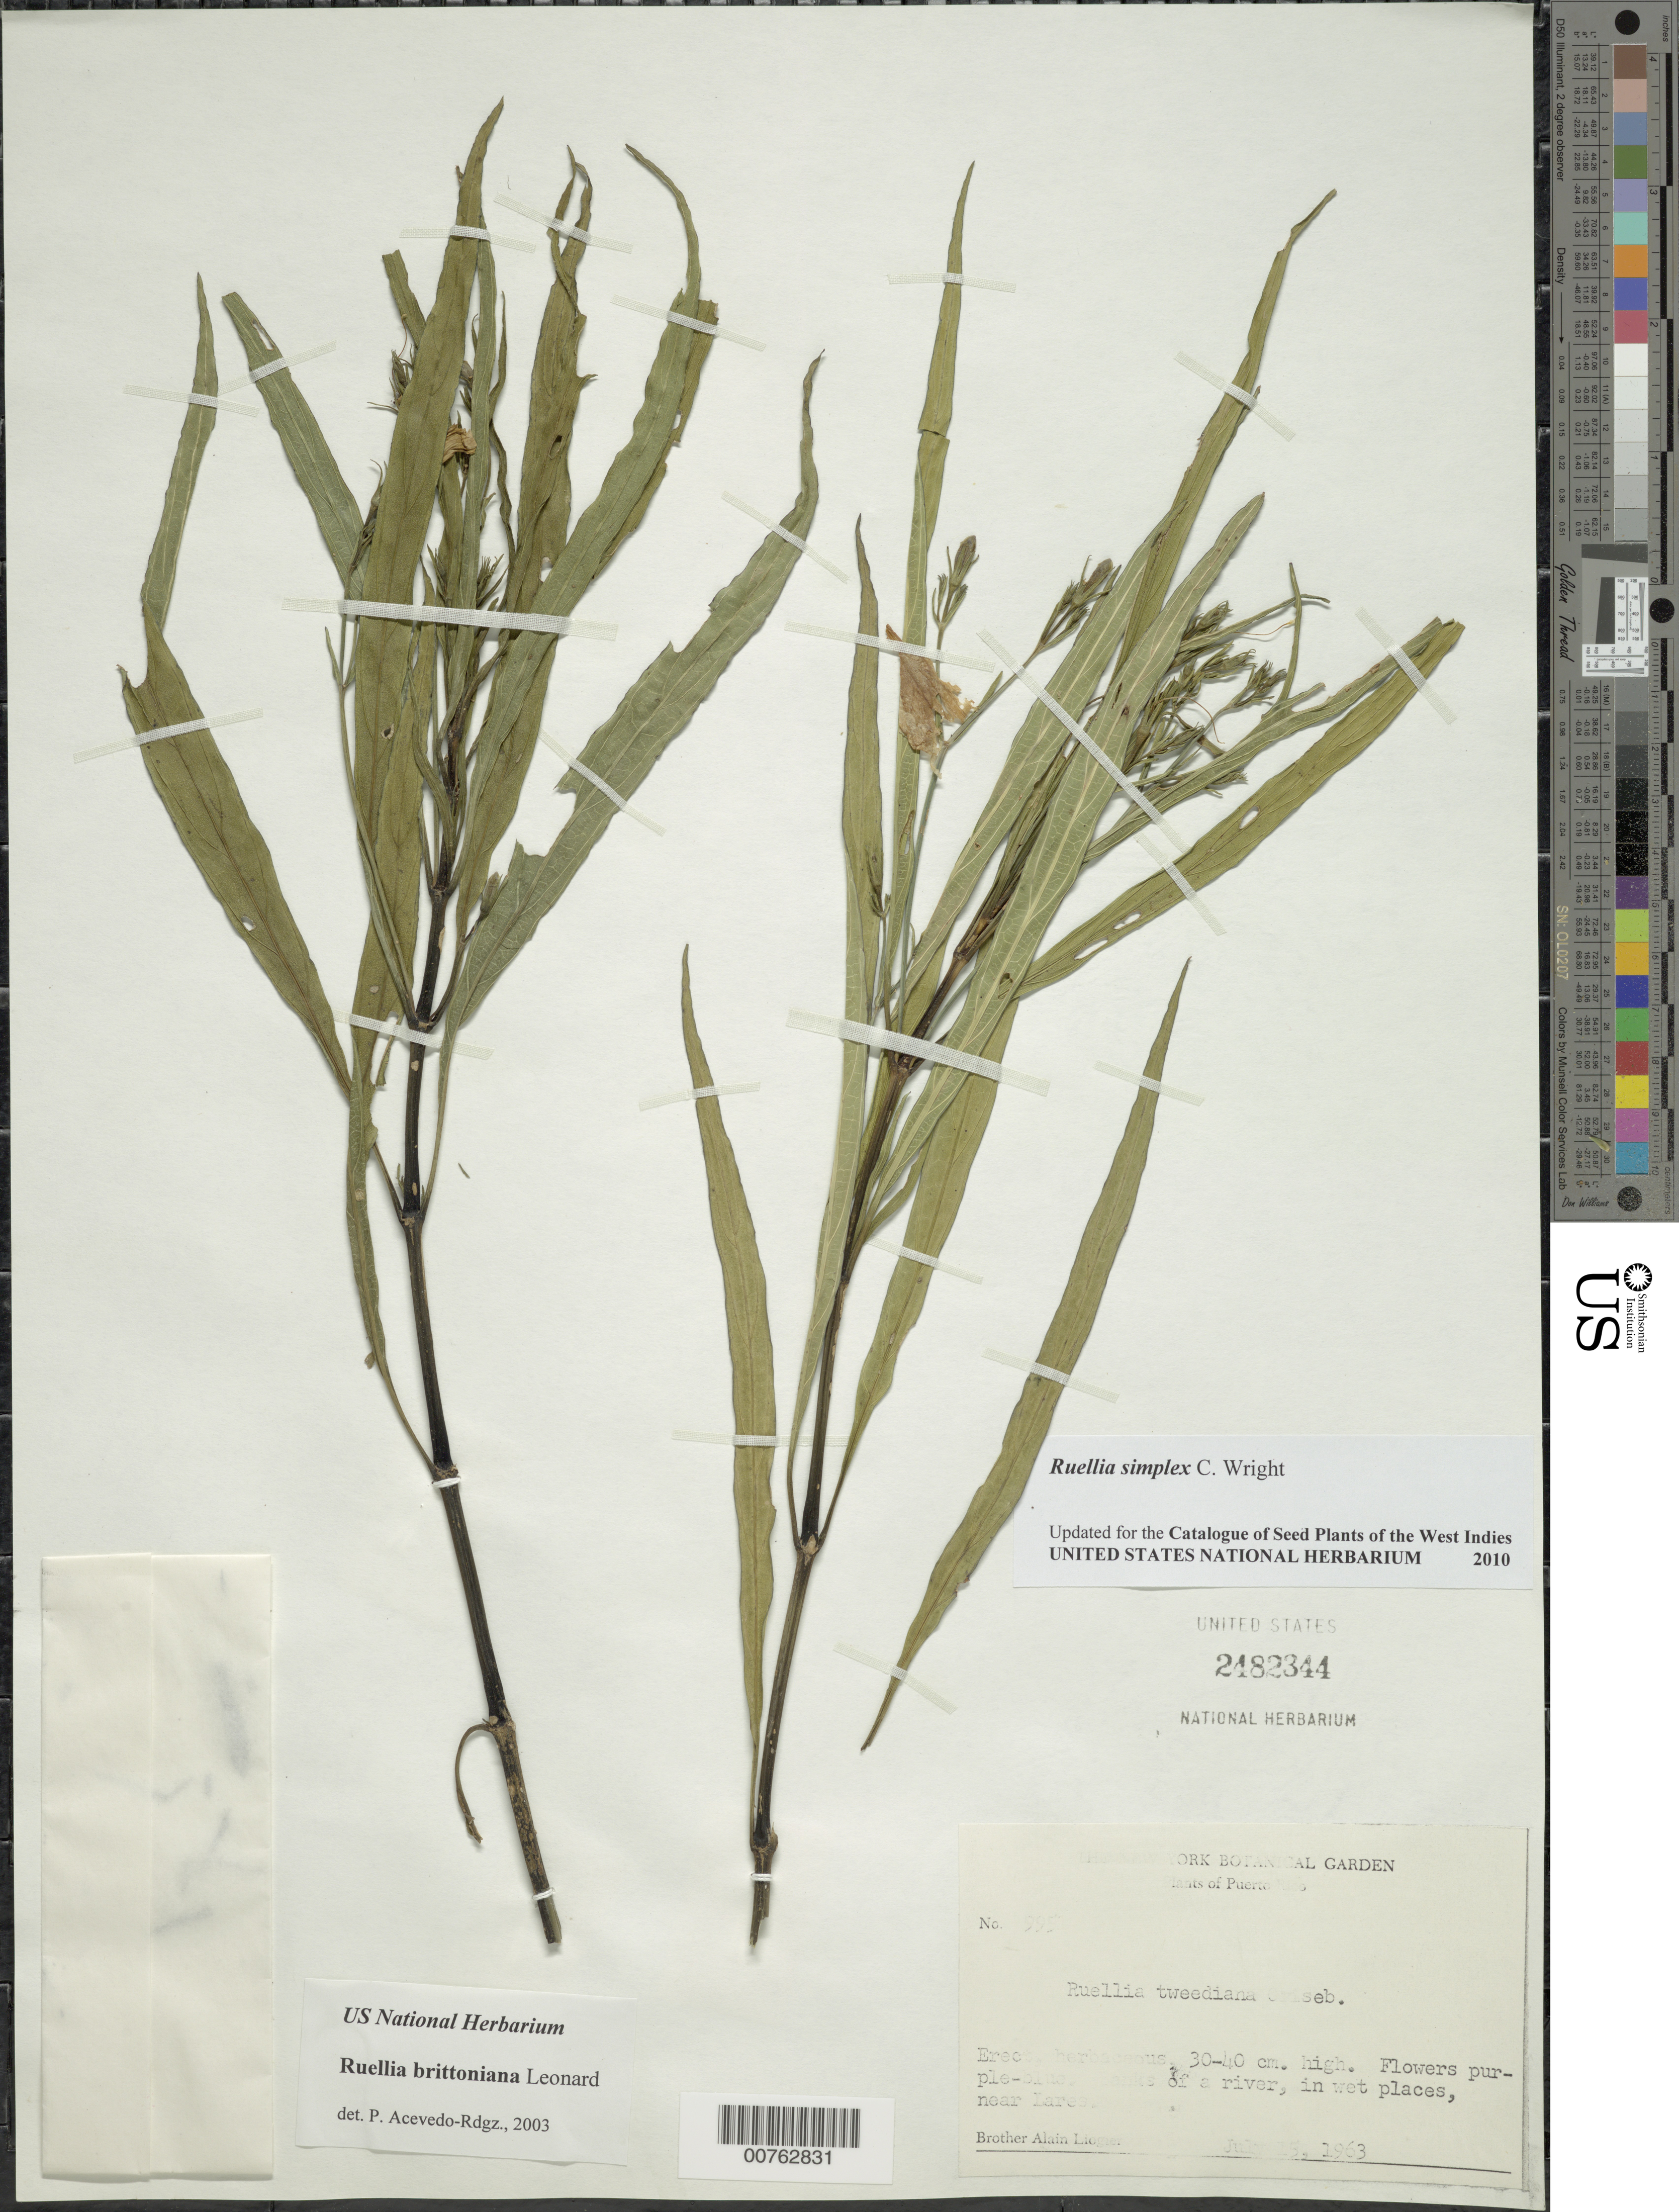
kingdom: Plantae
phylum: Tracheophyta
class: Magnoliopsida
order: Lamiales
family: Acanthaceae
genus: Ruellia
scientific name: Ruellia brittoniana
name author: Leonard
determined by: Acevedo-Rodríguez, P., (BOT), Smithsonian Institution - National Museum of Natural History (UNITED STATES)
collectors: A. H. Liogier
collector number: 9951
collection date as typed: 15 Jul 1963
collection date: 1963-07-15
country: Puerto Rico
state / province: Lares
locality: Near Lares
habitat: Wet places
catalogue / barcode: US 2482344